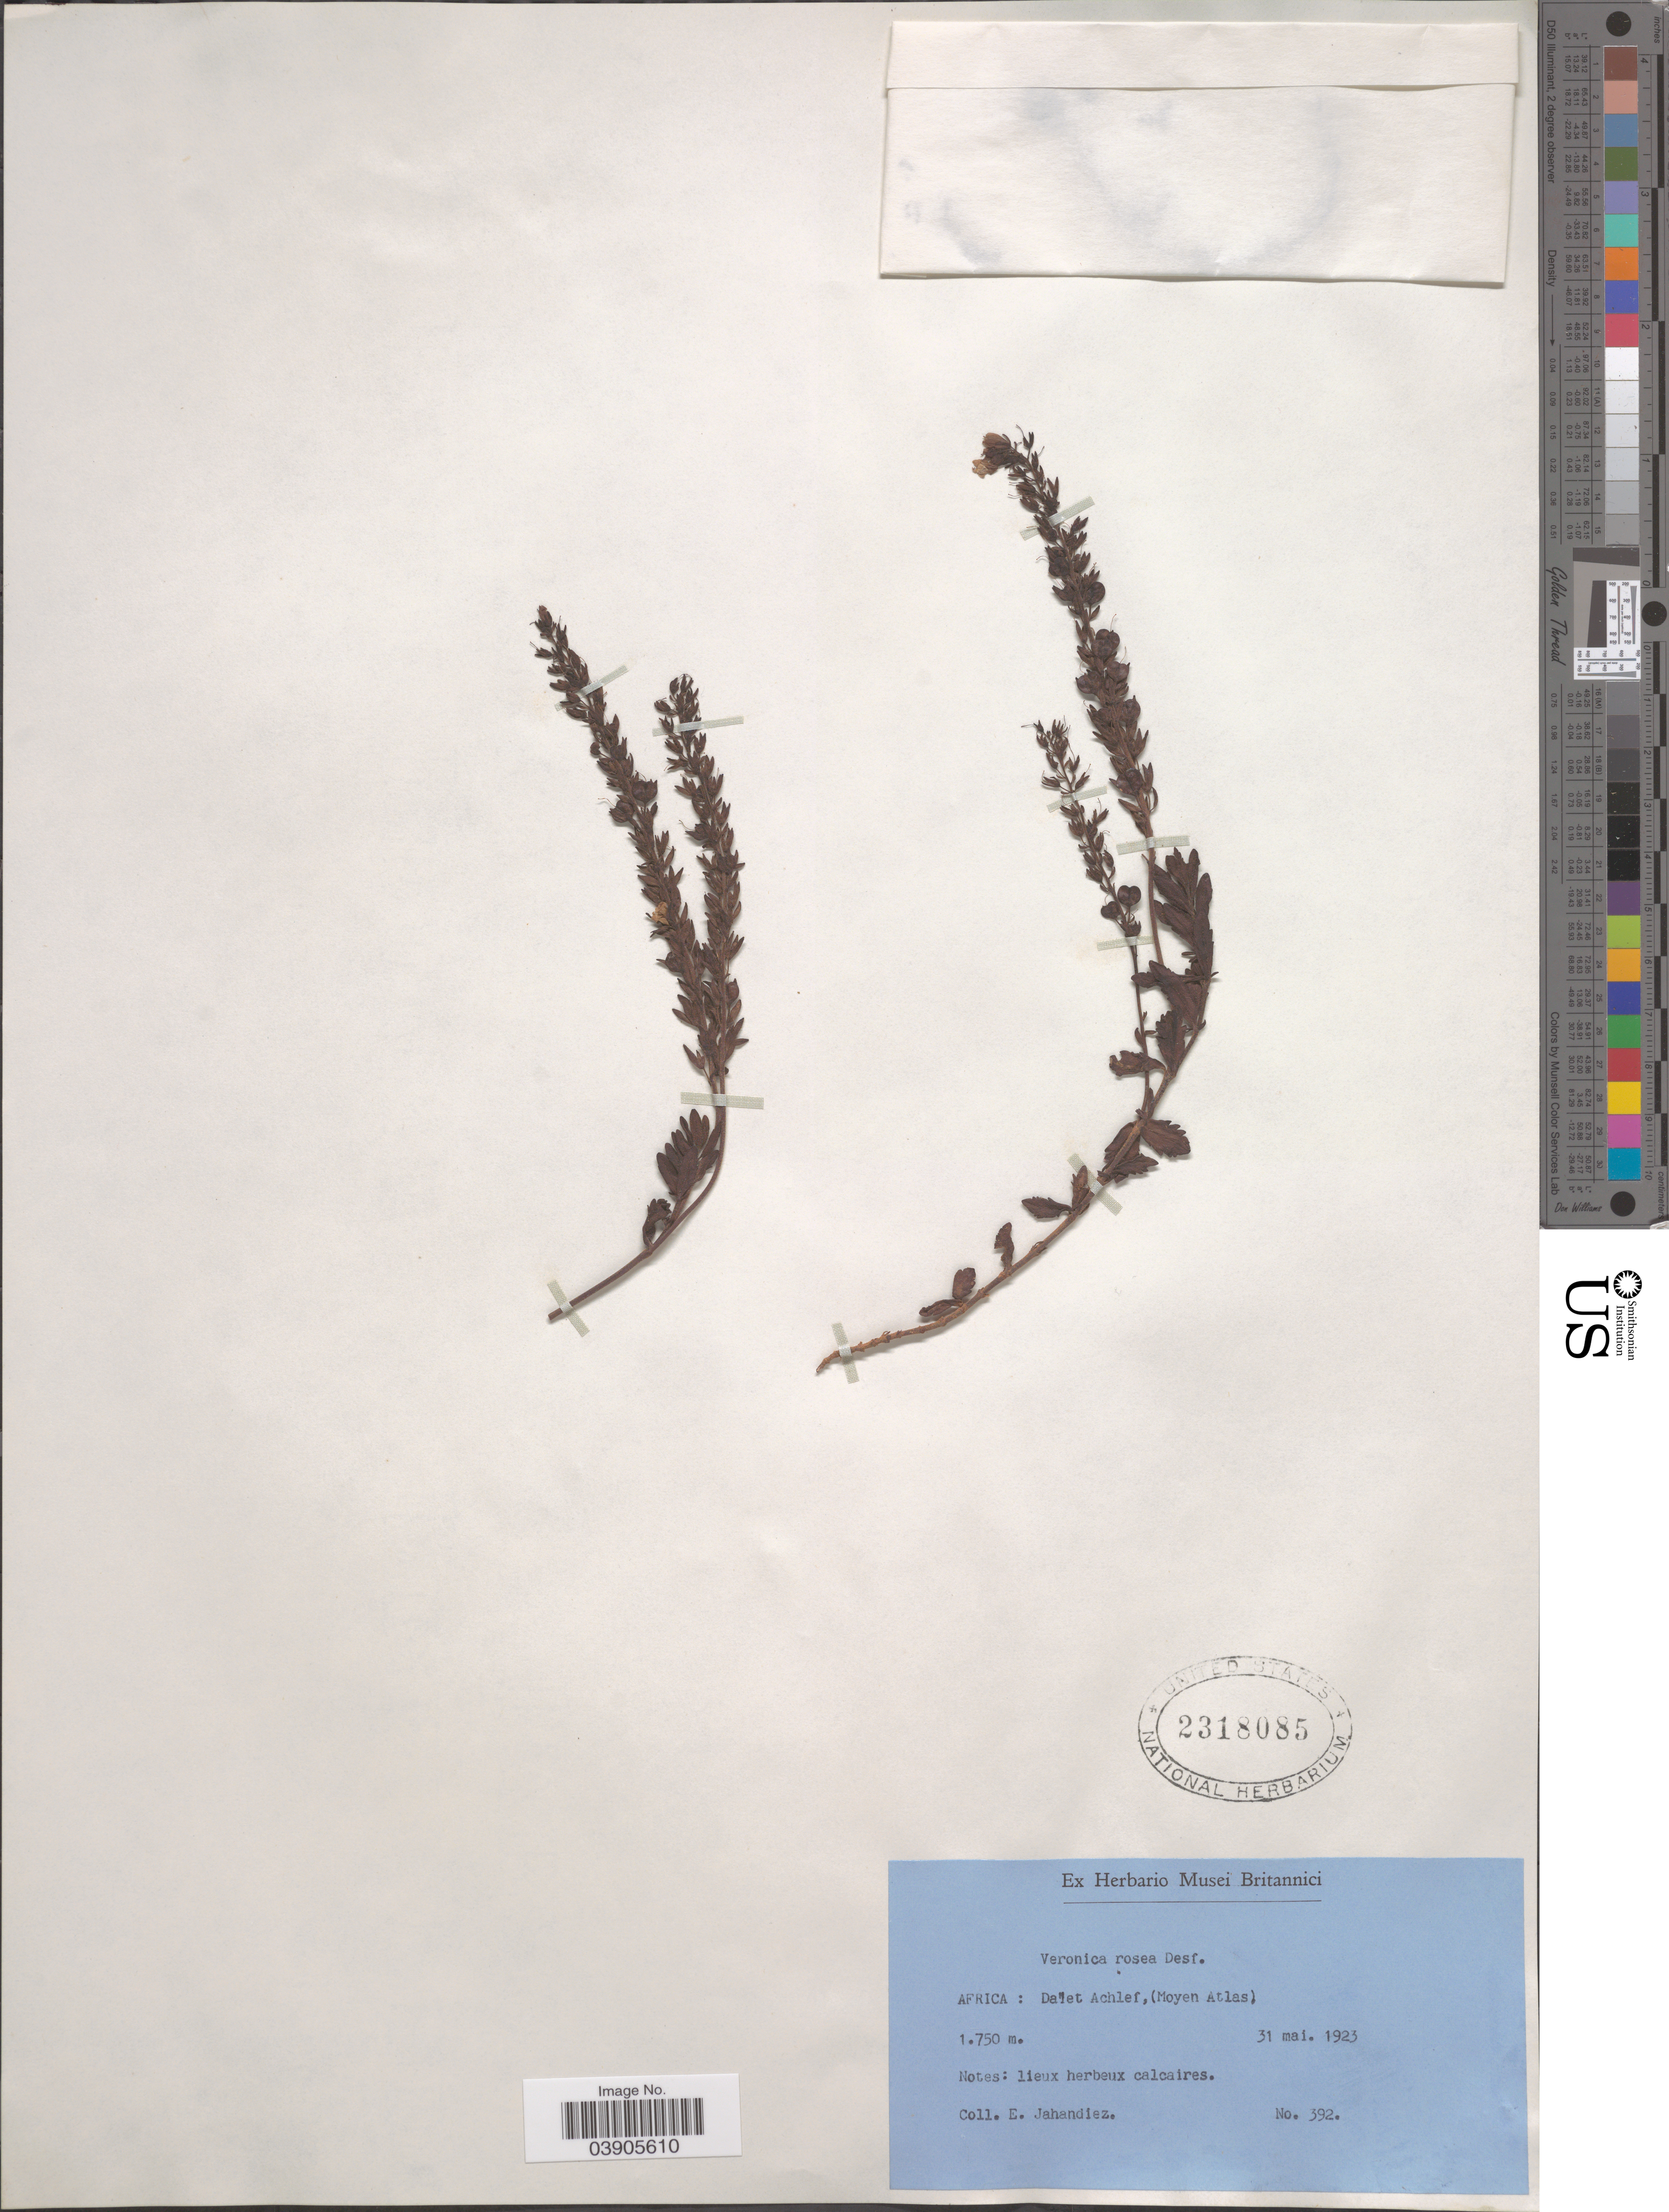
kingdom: Plantae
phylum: Tracheophyta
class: Magnoliopsida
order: Lamiales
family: Plantaginaceae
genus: Veronica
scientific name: Veronica rosea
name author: Desf.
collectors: É. Jahandiez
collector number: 392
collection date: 1923-05-31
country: Morocco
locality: Africa: Dalet Achlef, (Moyen Atlas).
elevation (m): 1750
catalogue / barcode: US 2318085